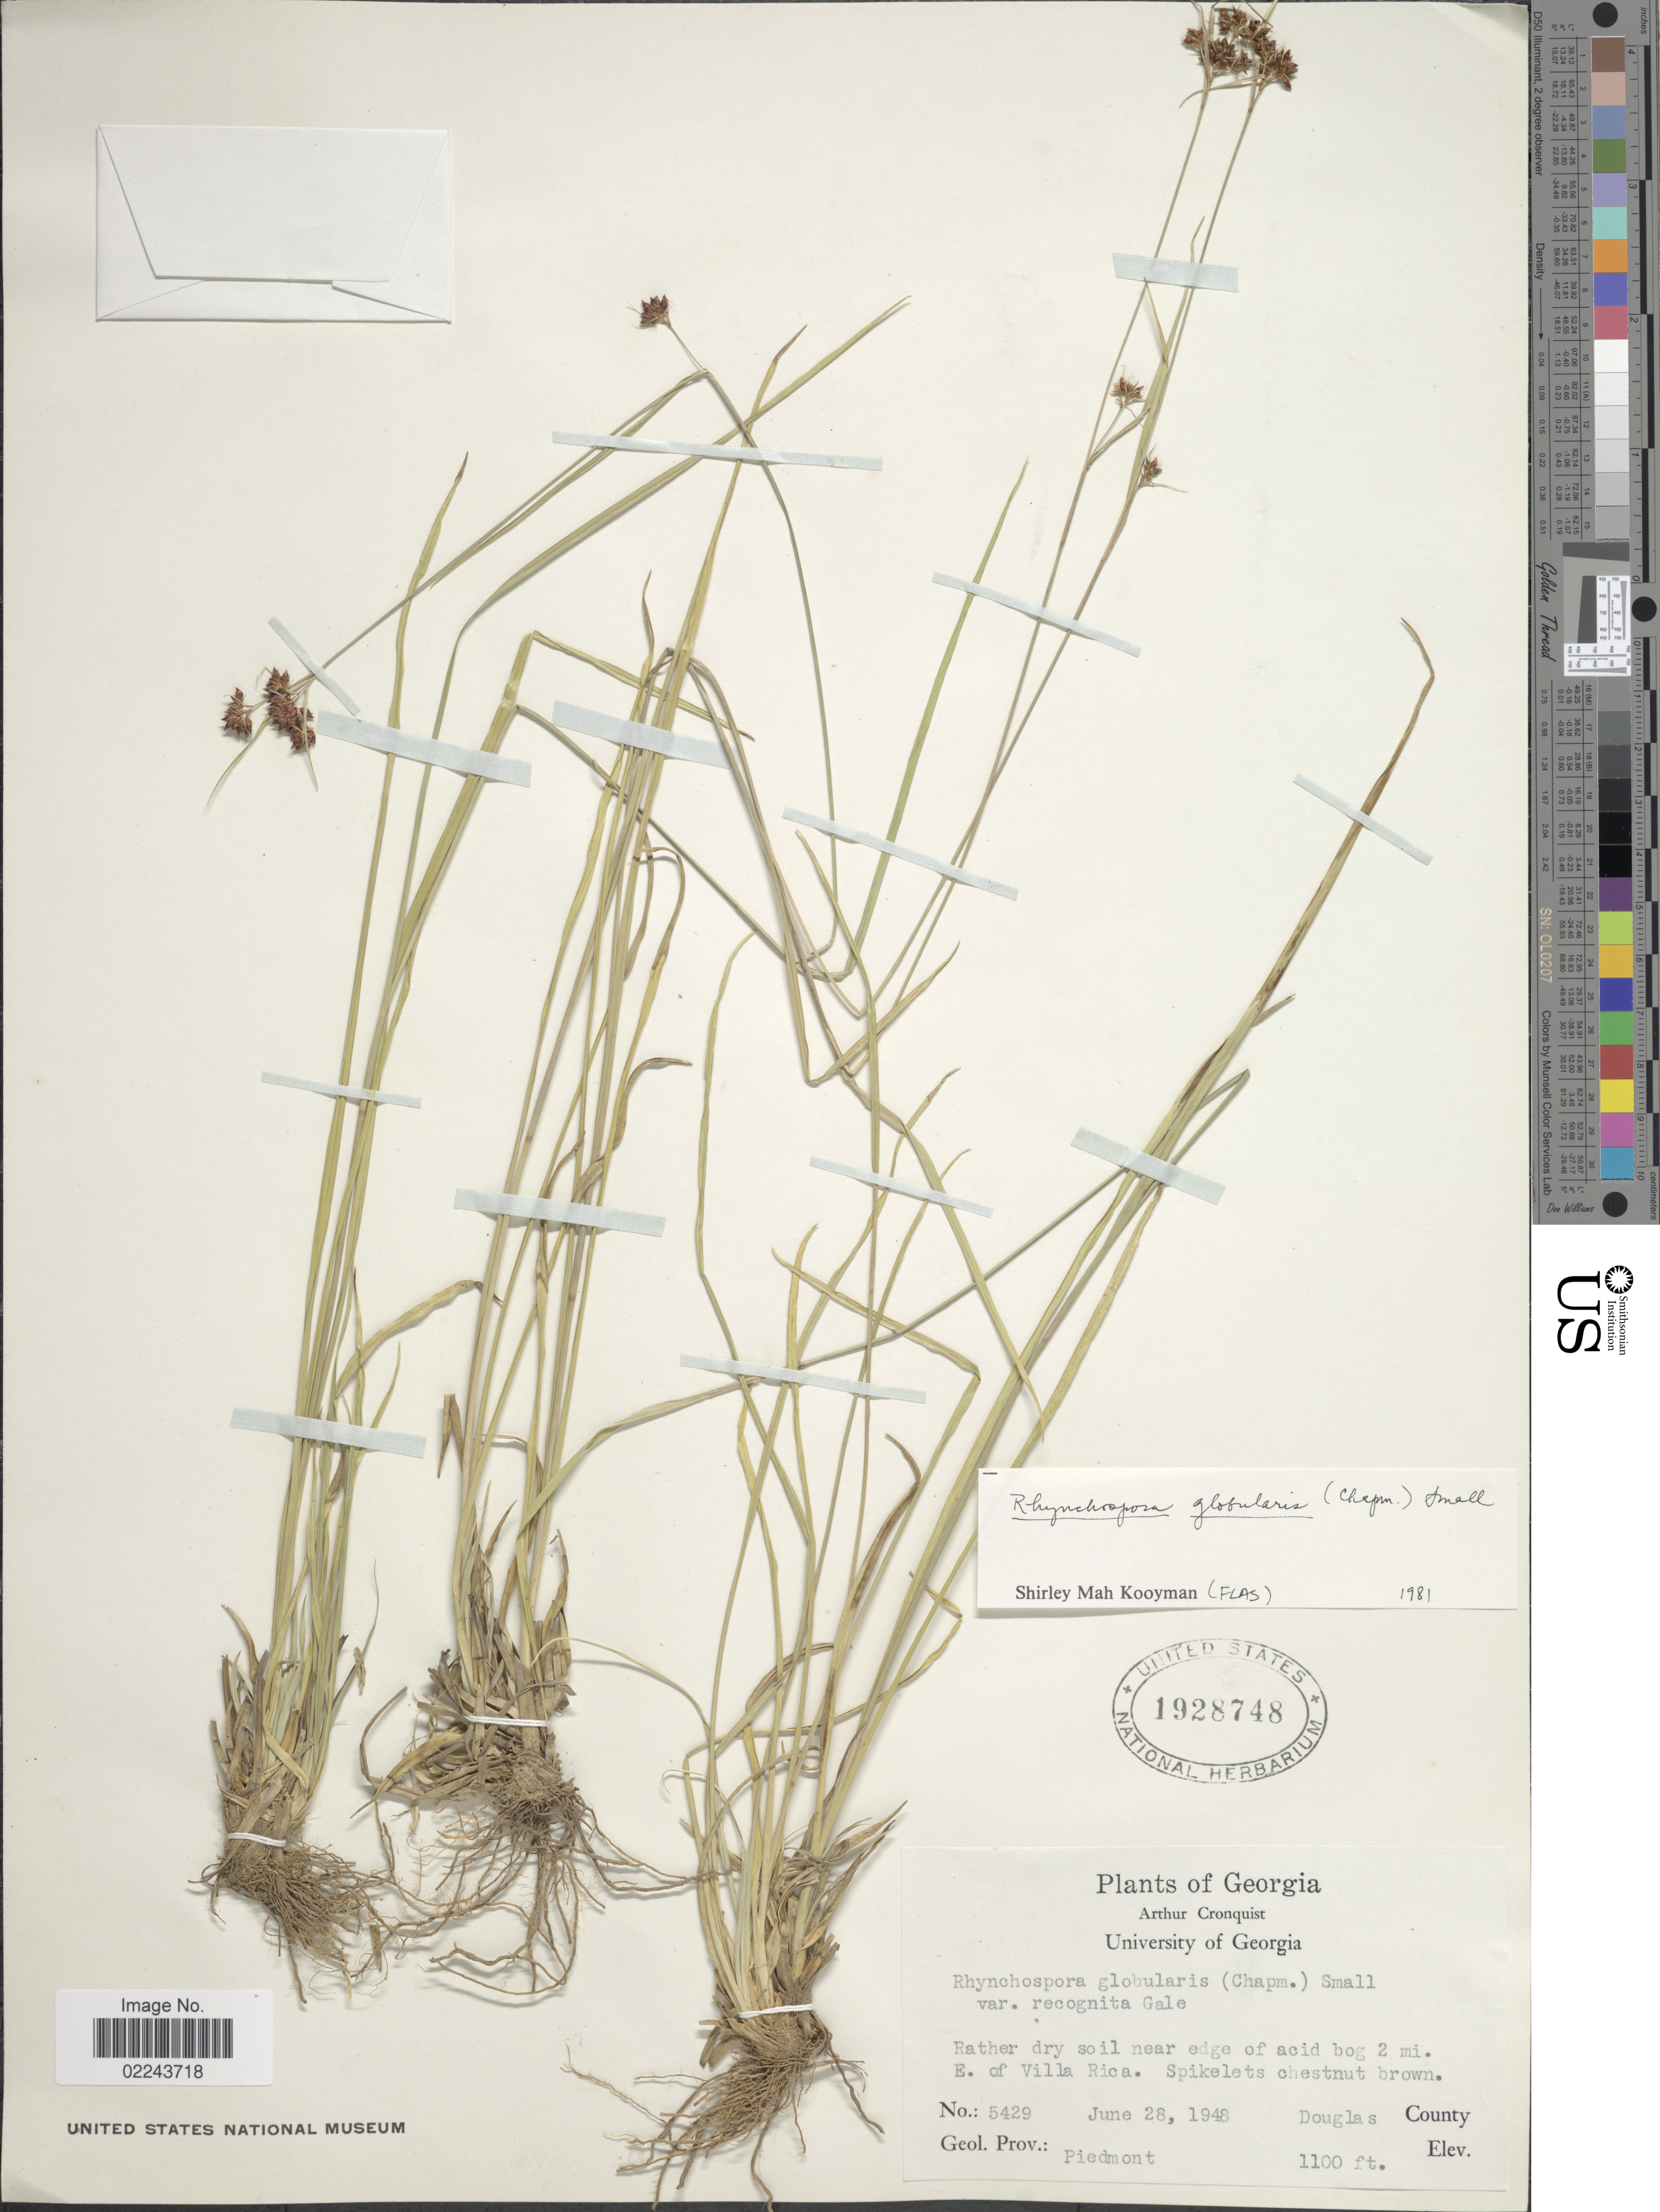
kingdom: Plantae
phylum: Tracheophyta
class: Liliopsida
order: Poales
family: Cyperaceae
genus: Rhynchospora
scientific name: Rhynchospora globularis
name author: (Chapm.) Small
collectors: A. J. Cronquist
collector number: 5429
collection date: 1948-06-28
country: United States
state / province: Georgia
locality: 2 mi E of Villa Rica, Douglas County, Piedmont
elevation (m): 335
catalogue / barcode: US 1928748